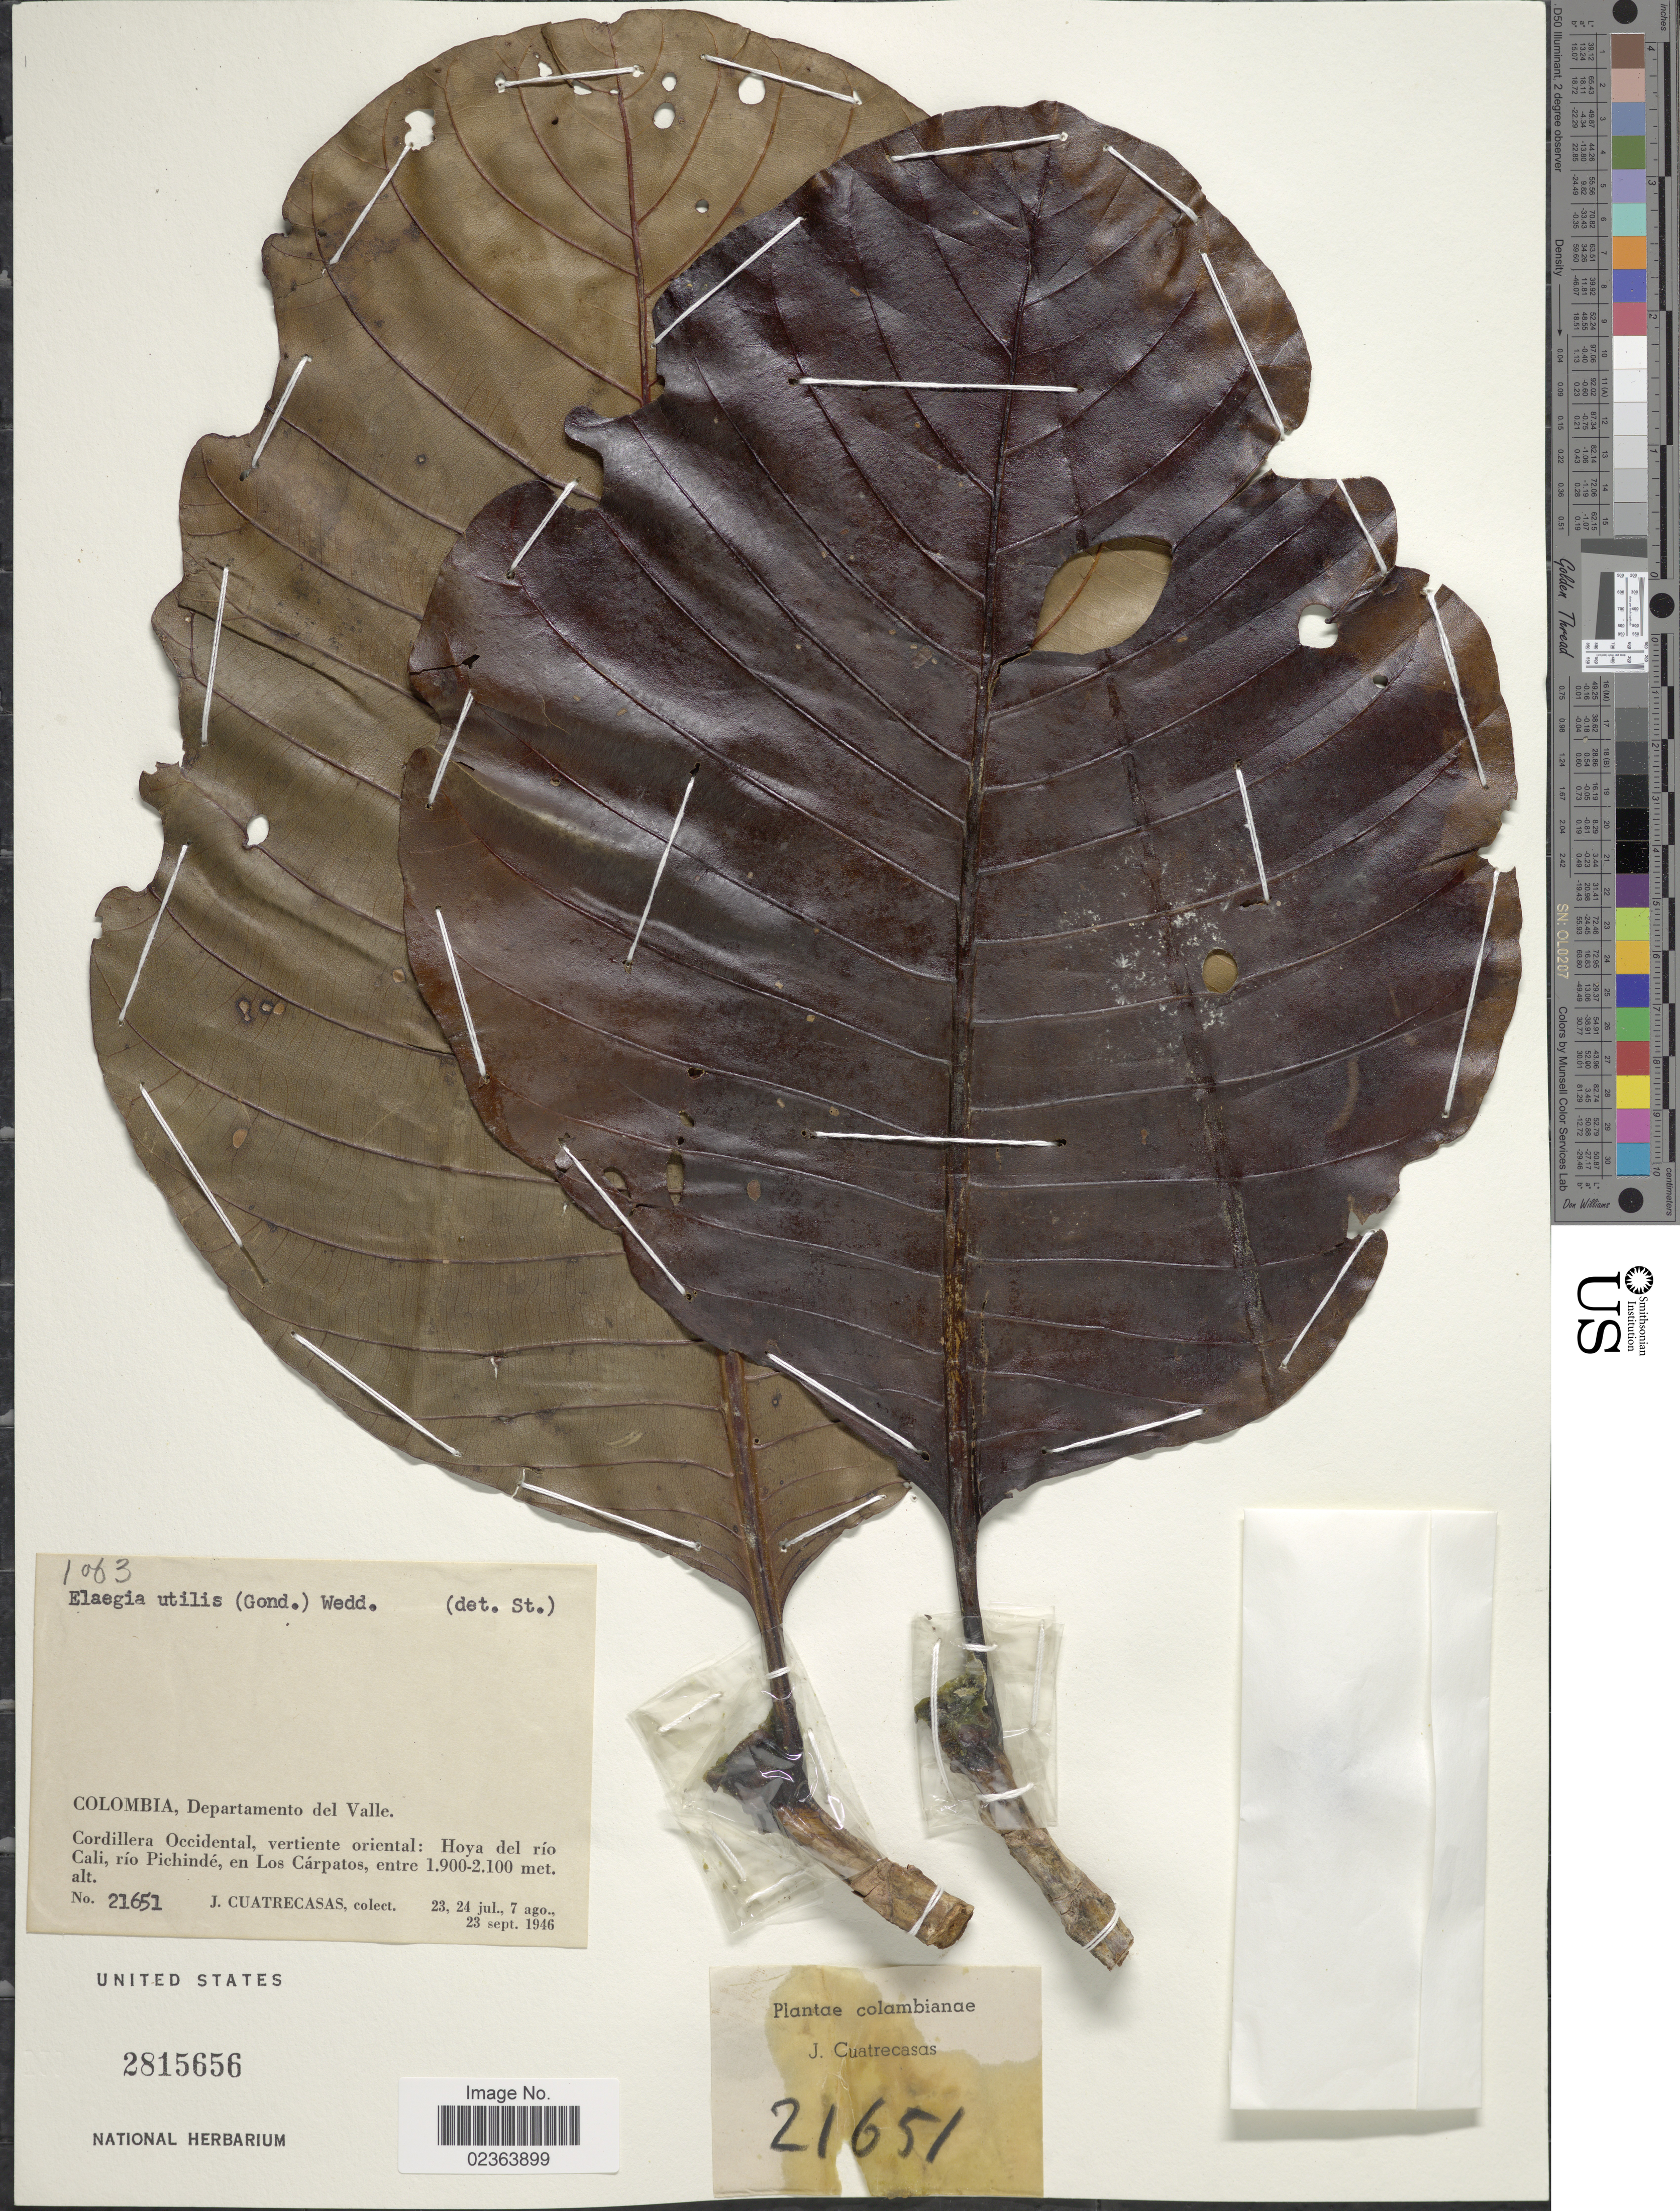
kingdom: Plantae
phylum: Tracheophyta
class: Magnoliopsida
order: Gentianales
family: Rubiaceae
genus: Elaeagia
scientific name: Elaeagia utilis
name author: (Goudot) Wedd.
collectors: J. Cuatrecasas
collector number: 21651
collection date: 1946-07-23/1946-09-23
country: Colombia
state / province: Valle del Cauca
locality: Departamento del Valle, Cordillera Occidental, vertiente oriental: Hoya del rio Cali, rio Pichinde, en Los Carpatos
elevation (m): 1900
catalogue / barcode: US 2815656